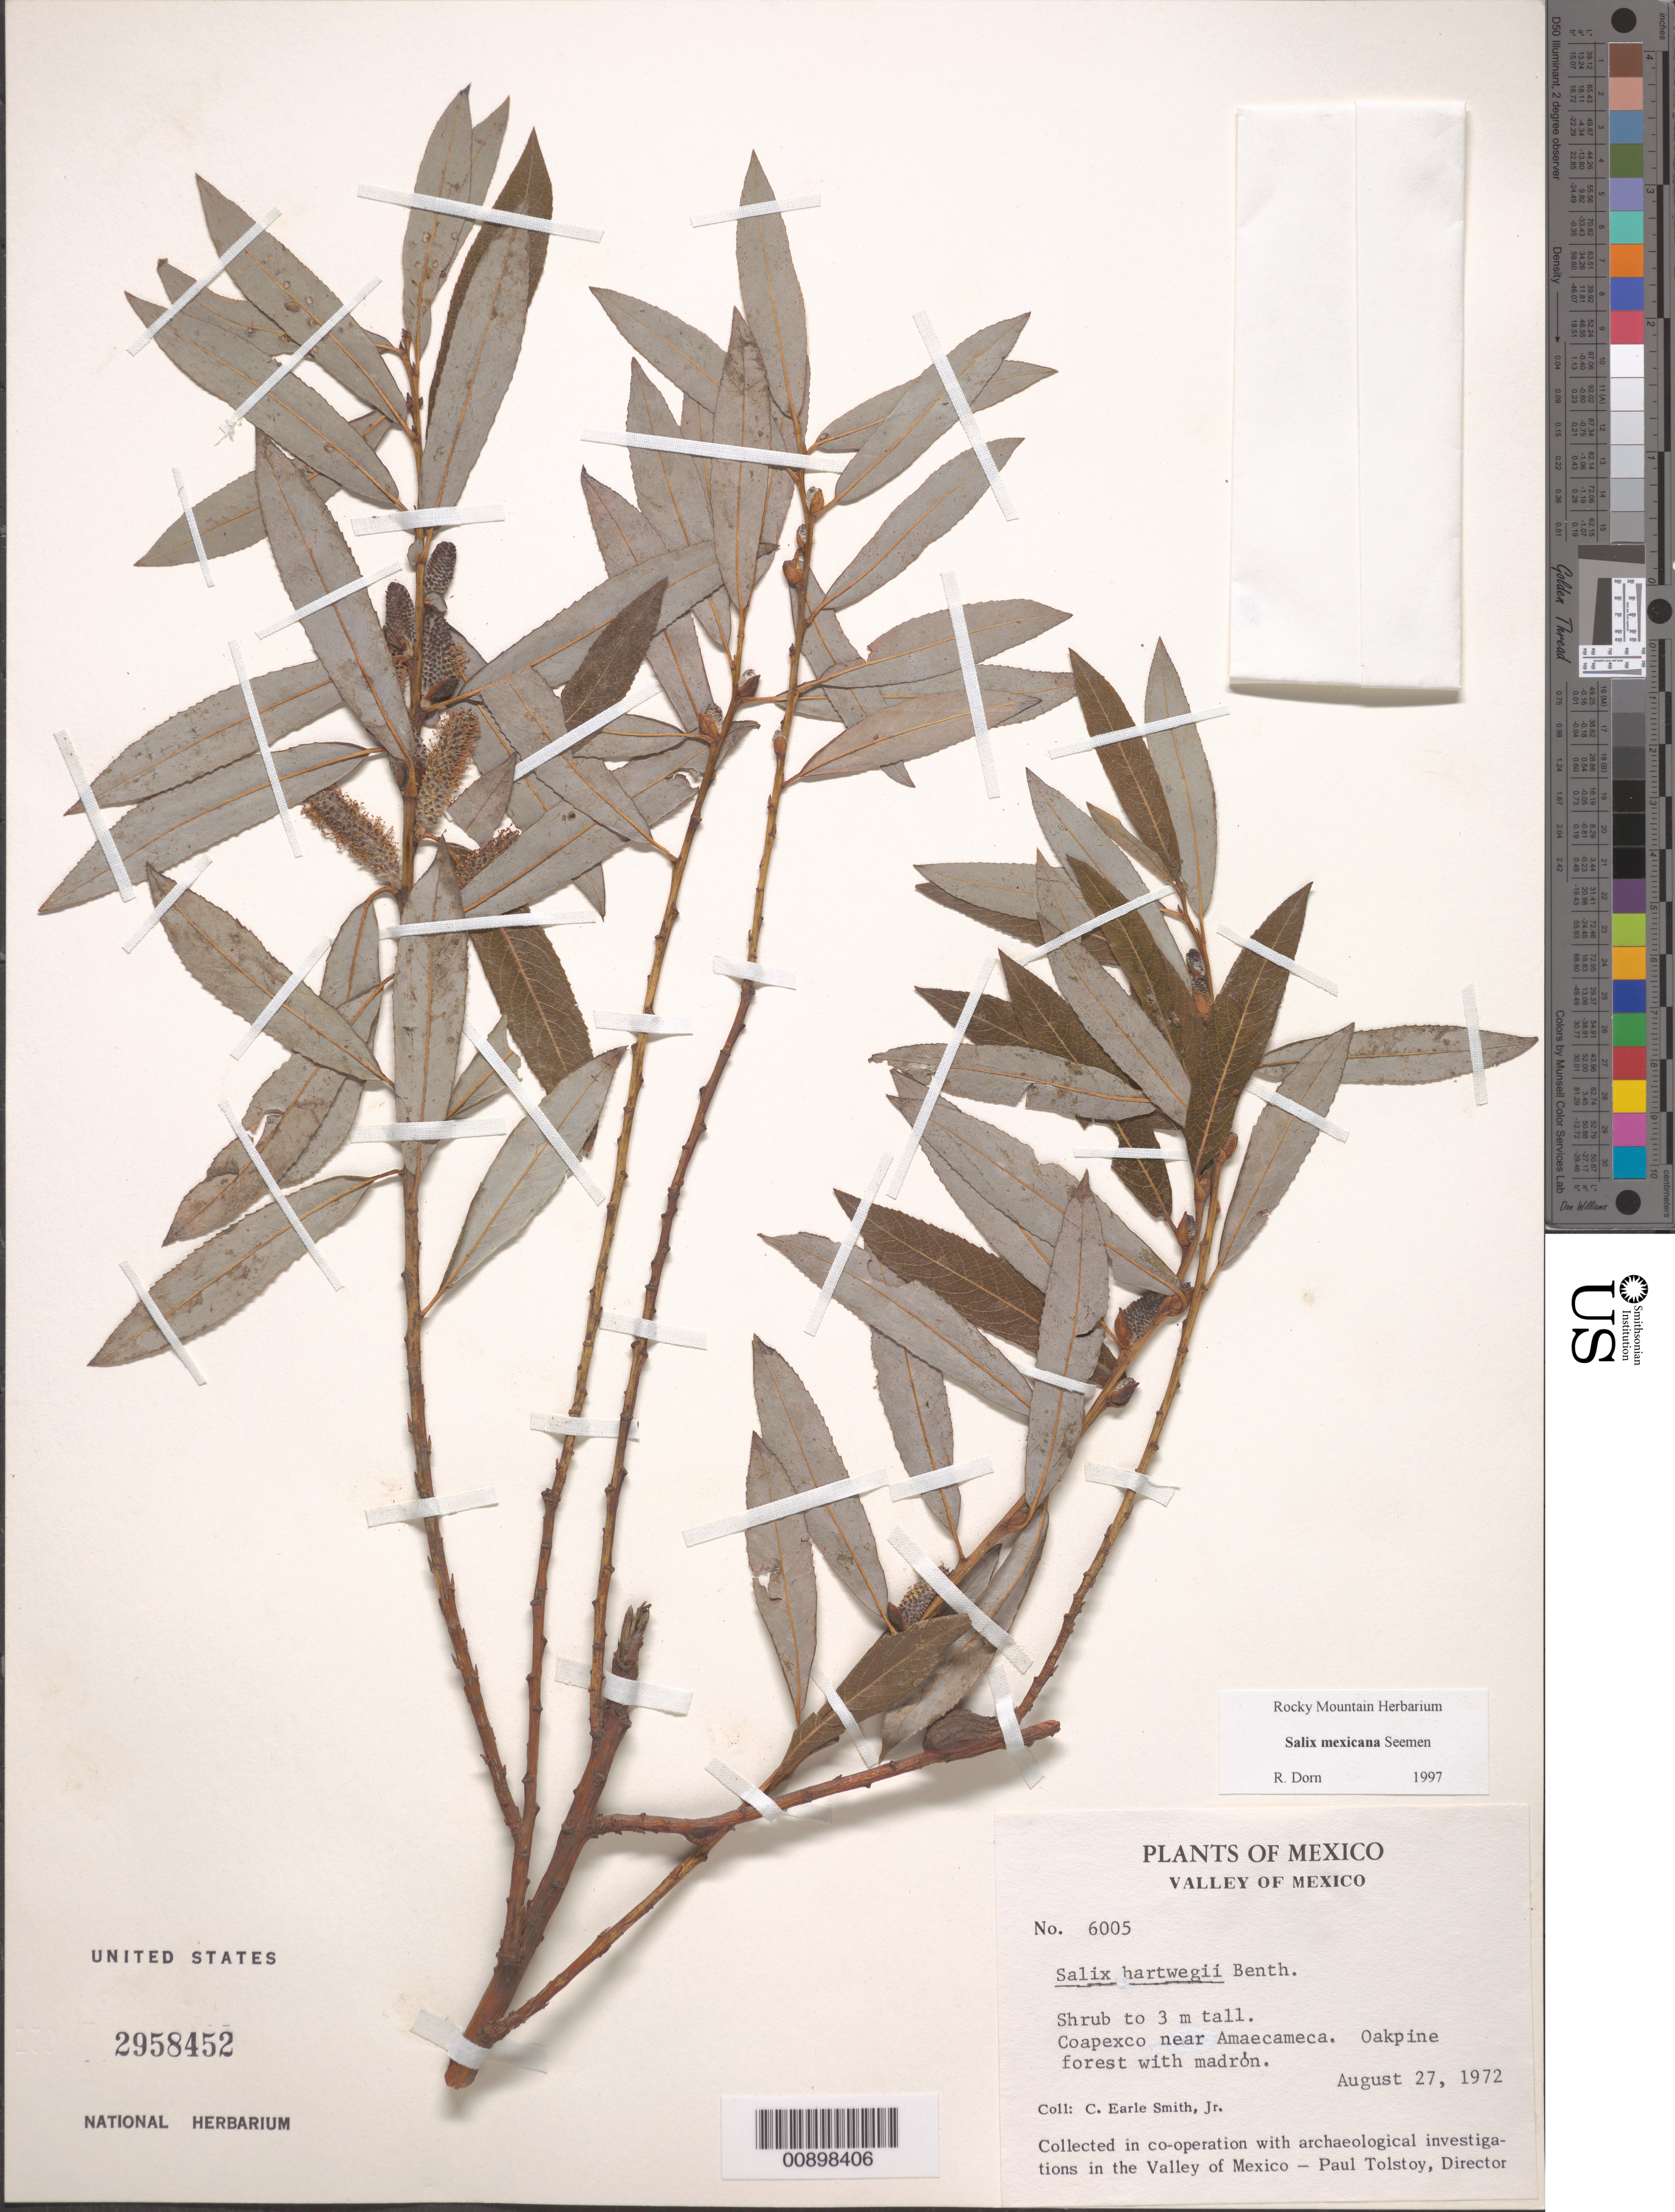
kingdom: Plantae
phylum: Tracheophyta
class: Magnoliopsida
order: Malpighiales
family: Salicaceae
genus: Salix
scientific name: Salix mexicana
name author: Seemen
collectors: C. E. Smith Jr.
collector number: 6005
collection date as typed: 27 Aug 1972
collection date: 1972-08-27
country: Mexico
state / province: México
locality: Coapexco near Ameecameca [sic].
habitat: Oak-pine forest with madrón.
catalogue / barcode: US 2958452